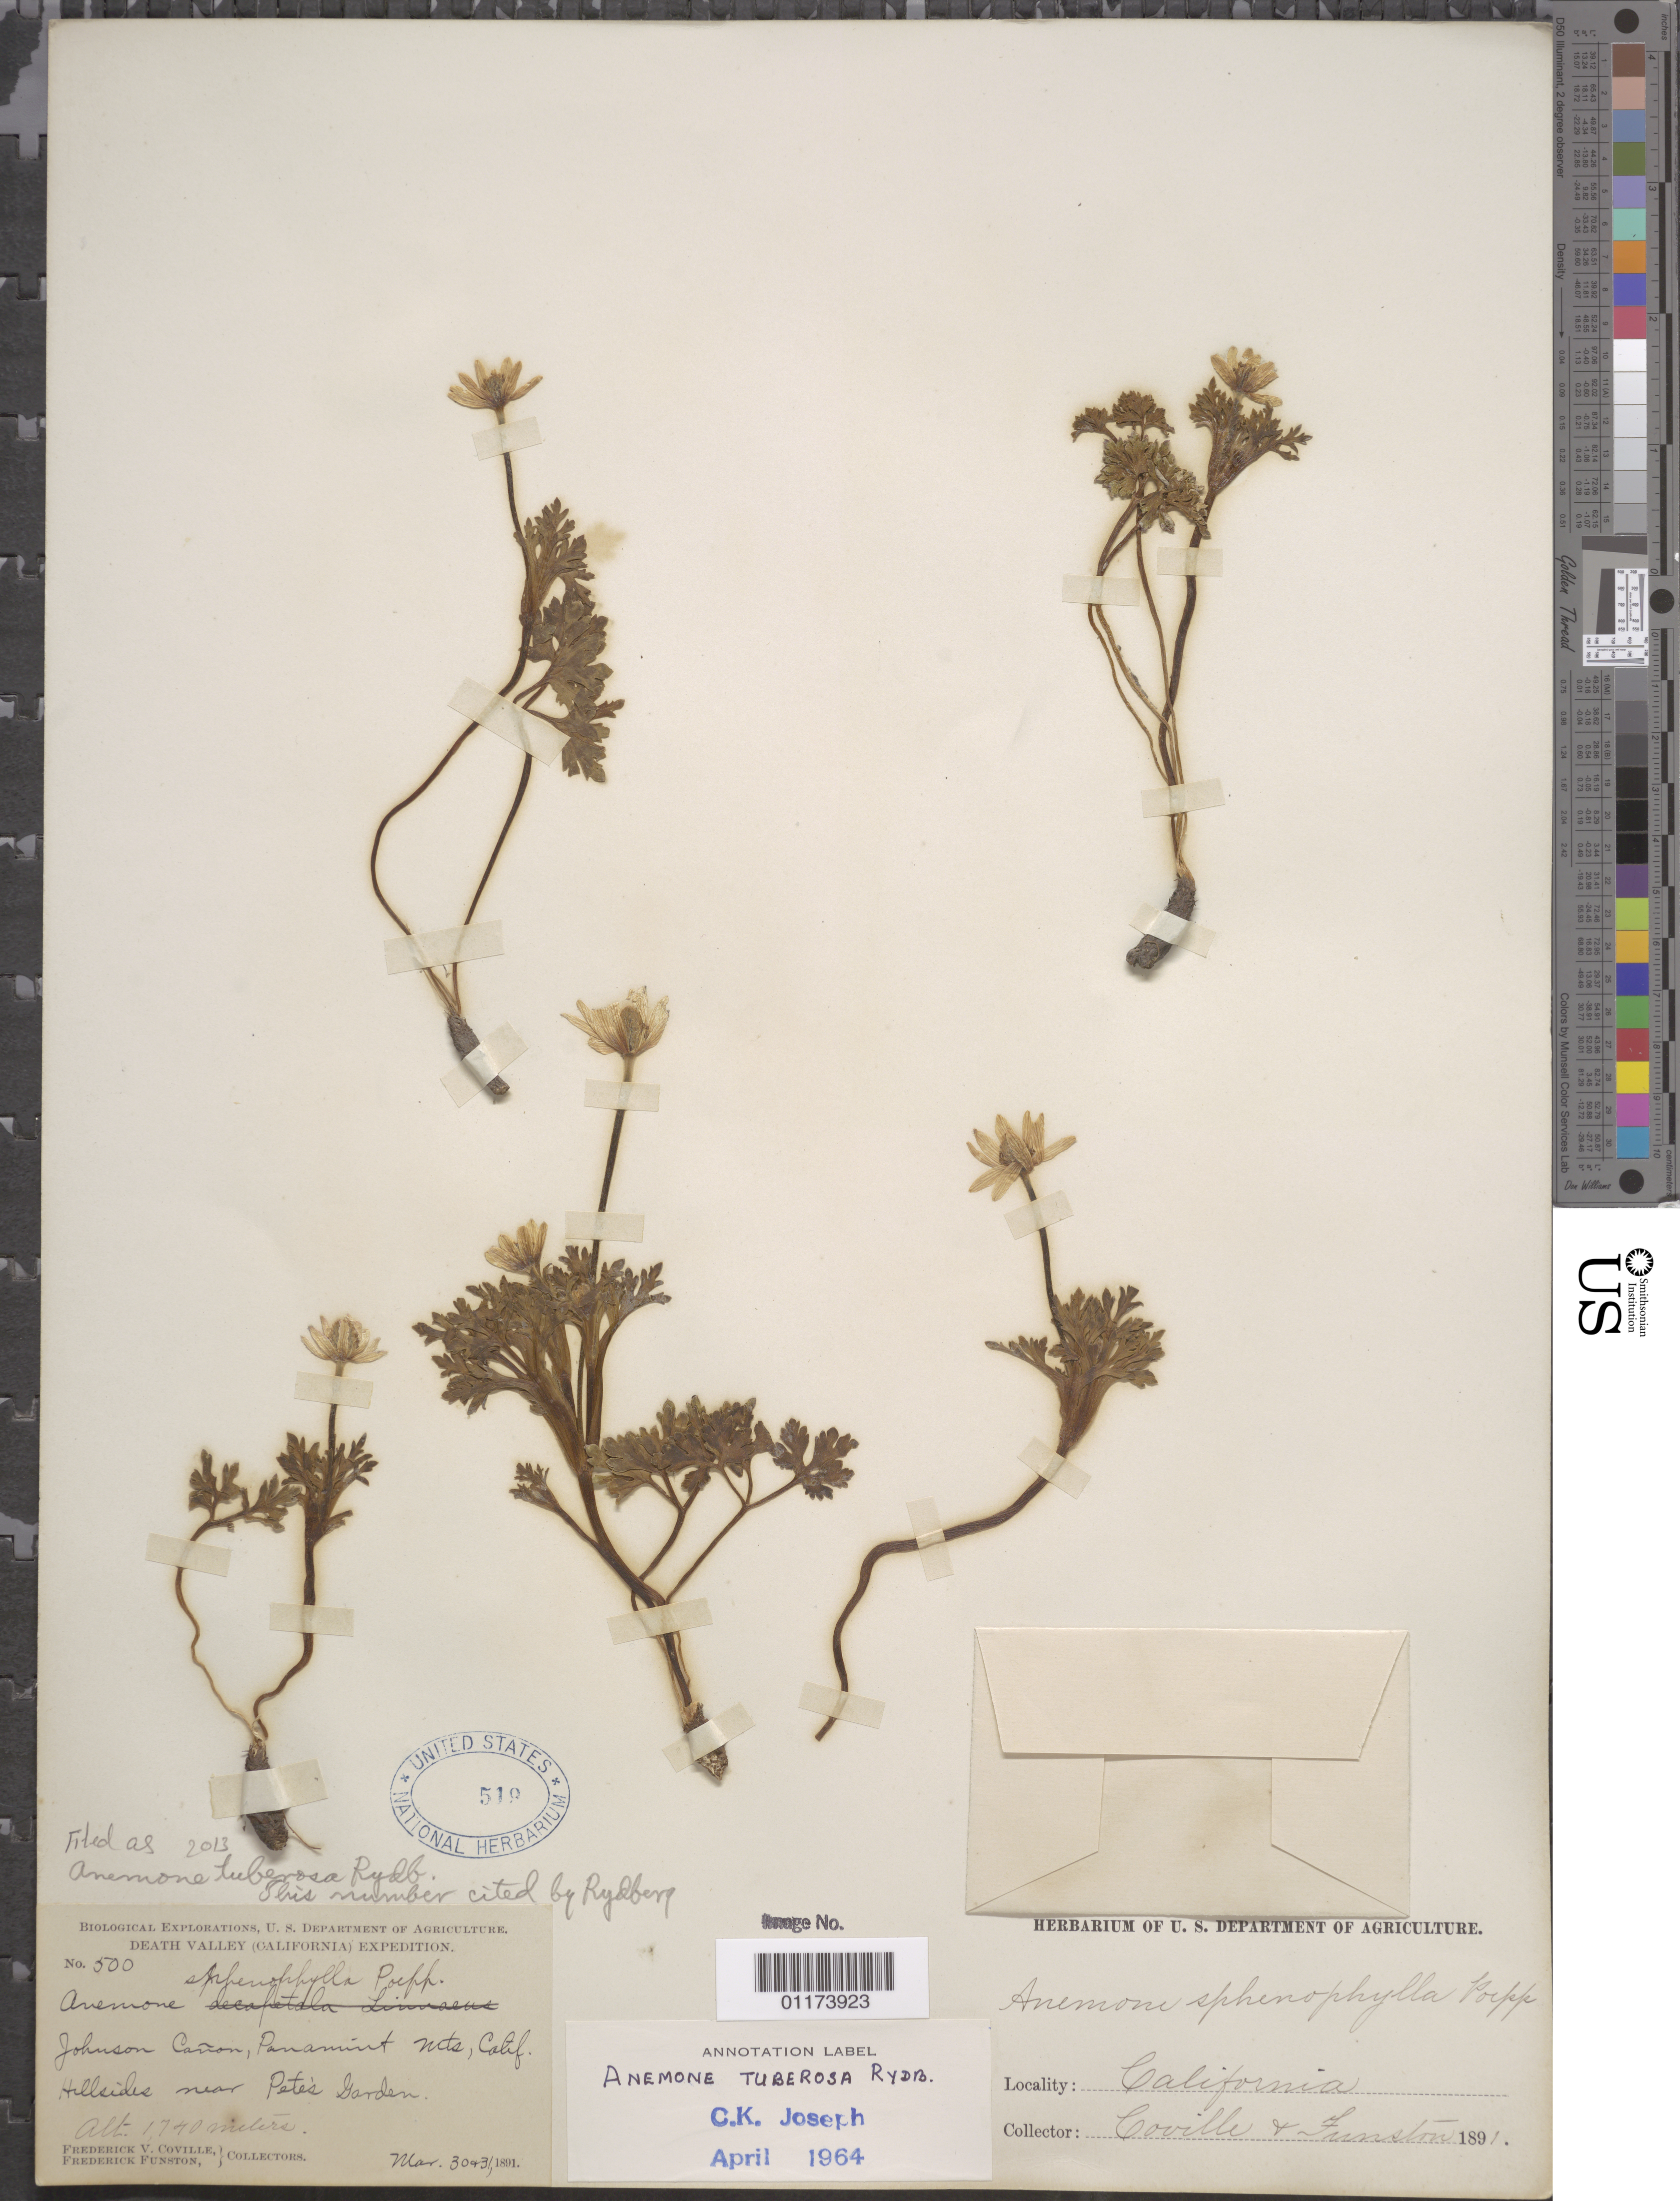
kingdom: Plantae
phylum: Tracheophyta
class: Magnoliopsida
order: Ranunculales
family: Ranunculaceae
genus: Anemone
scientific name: Anemone tuberosa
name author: Rydb.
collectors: F. V. Coville & F. Funston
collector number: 500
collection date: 1891-03-30/1891-03-31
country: United States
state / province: California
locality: Johnson Canyon, Panamint Mts, near Peter's garden.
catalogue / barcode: US 519